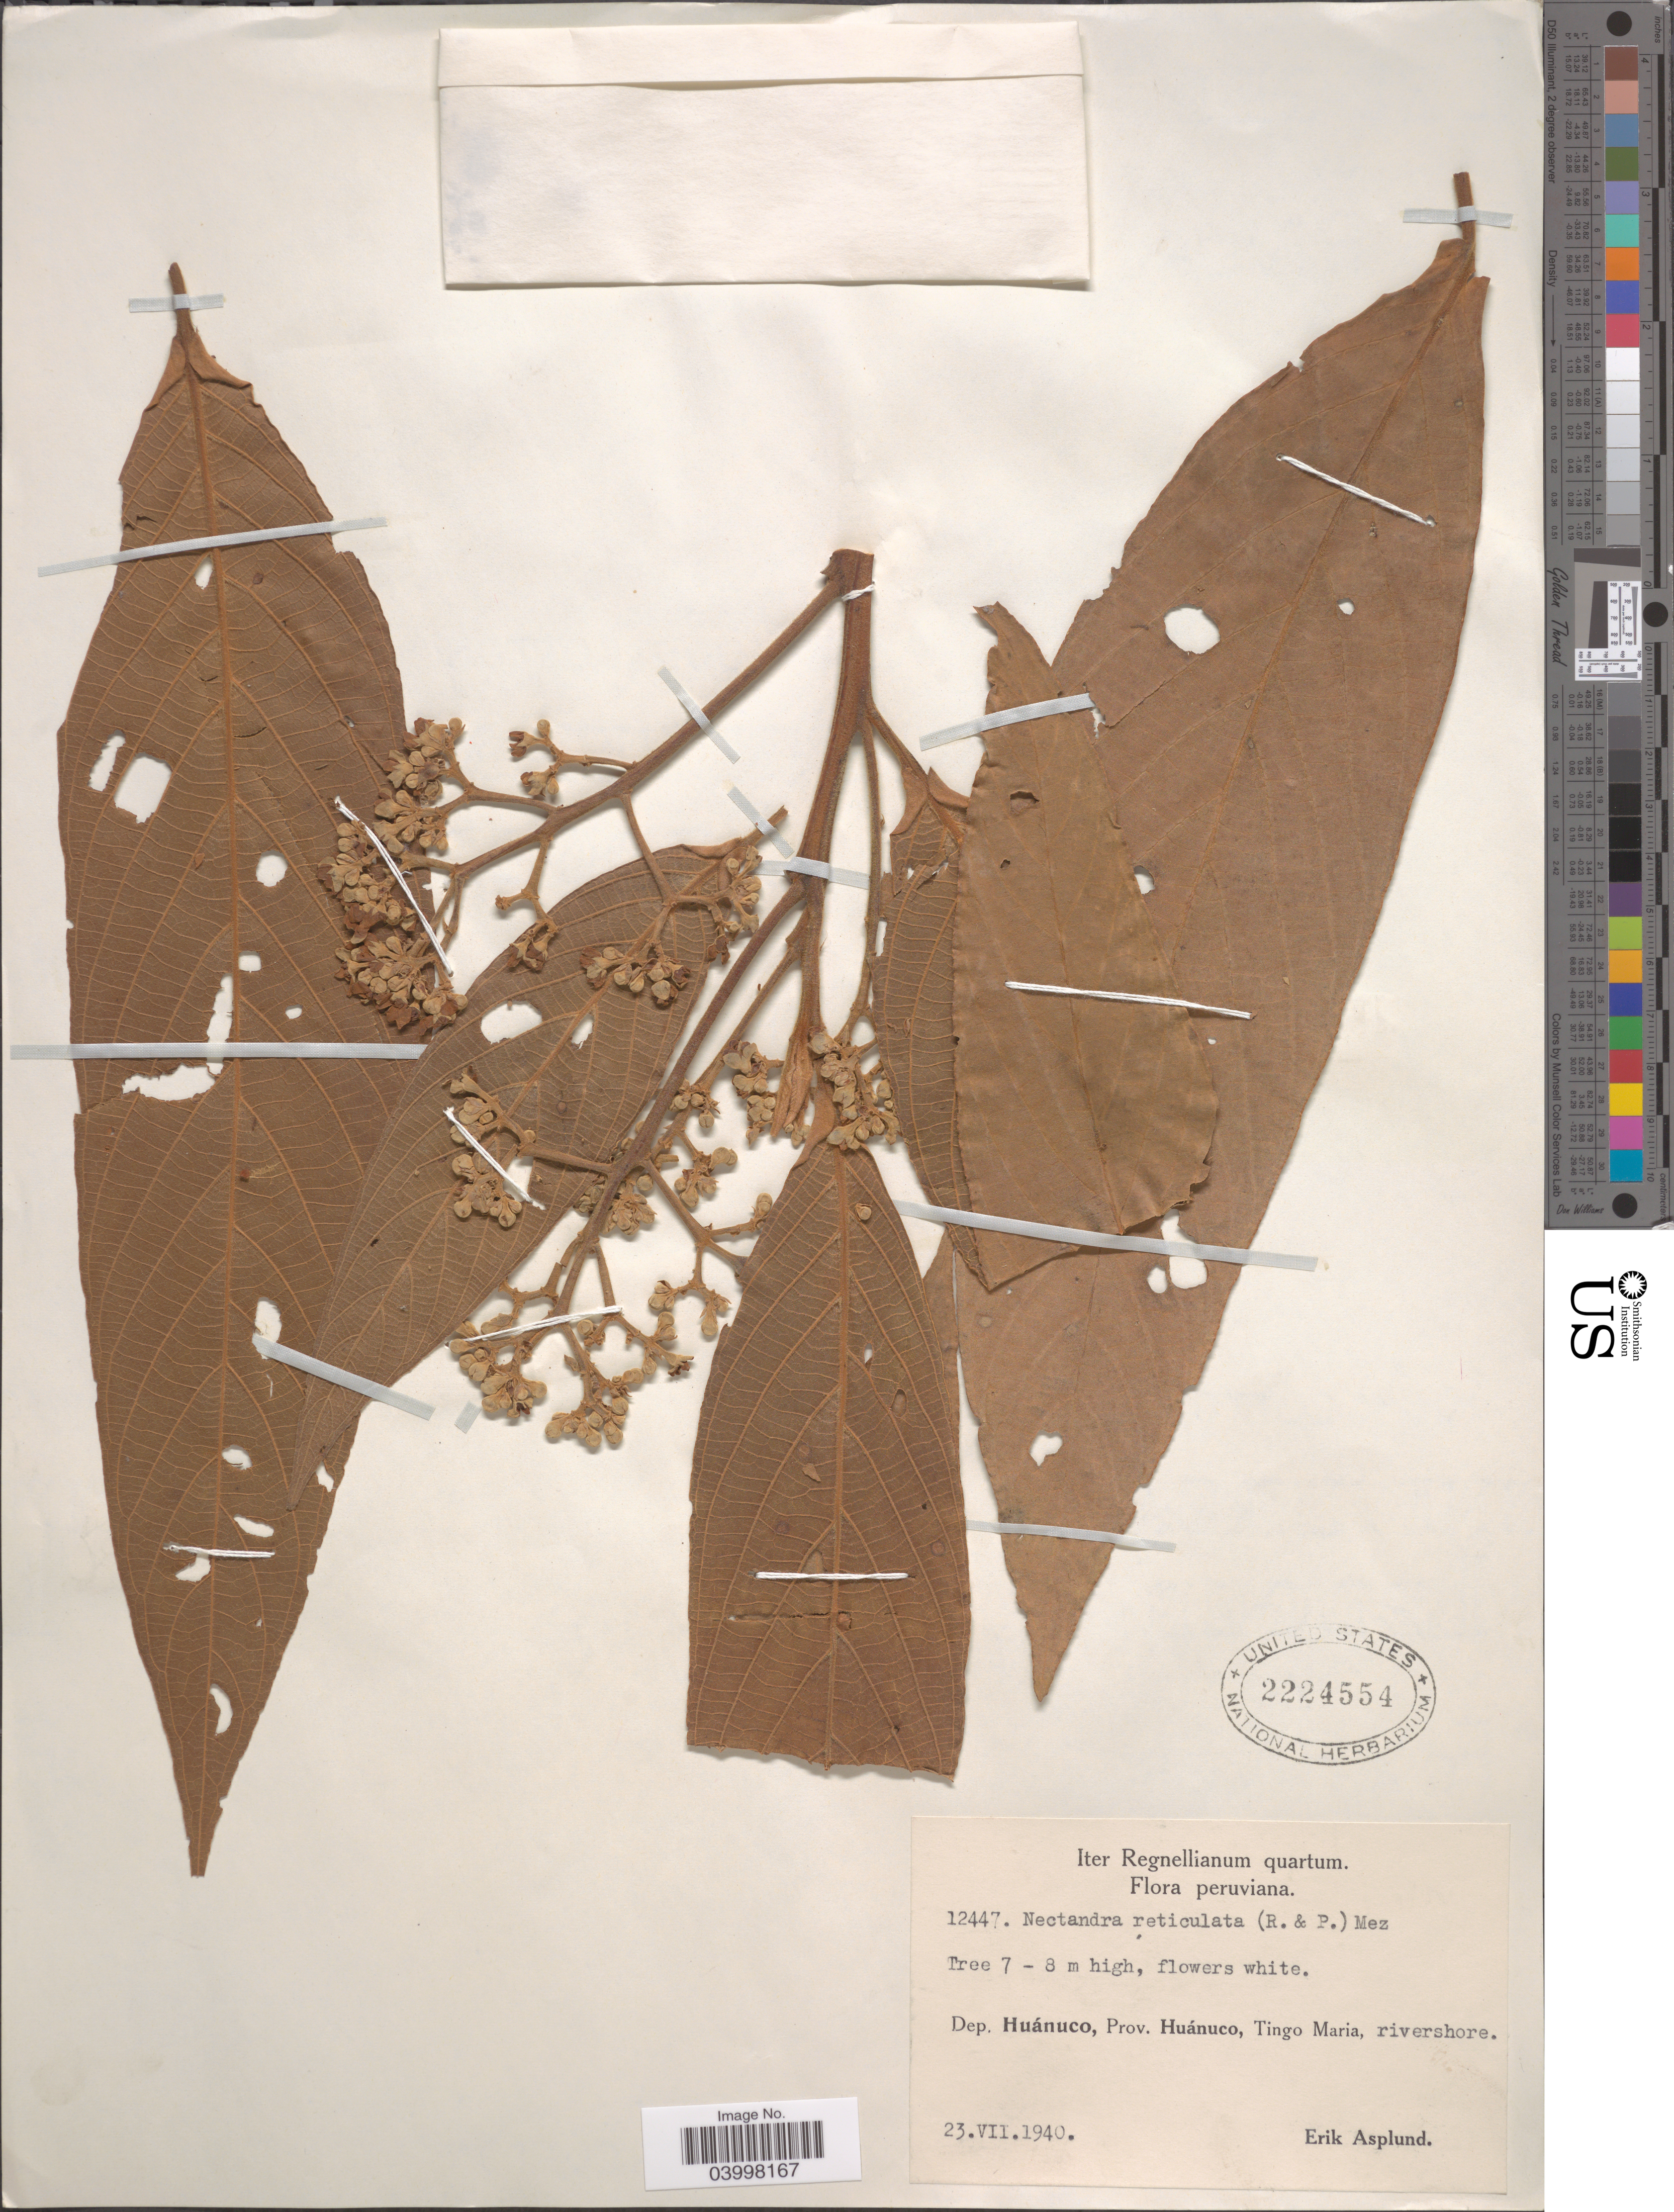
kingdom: Plantae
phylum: Tracheophyta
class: Magnoliopsida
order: Laurales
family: Lauraceae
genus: Nectandra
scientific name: Nectandra reticulata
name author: (Ruiz & Pav.) Mez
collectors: E. Asplund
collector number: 12447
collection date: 1940-07-23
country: Peru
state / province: Huánuco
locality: Dep. Huánuco, Prov. Huánuco, Tingo Maria, rivershore.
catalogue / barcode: US 2224554